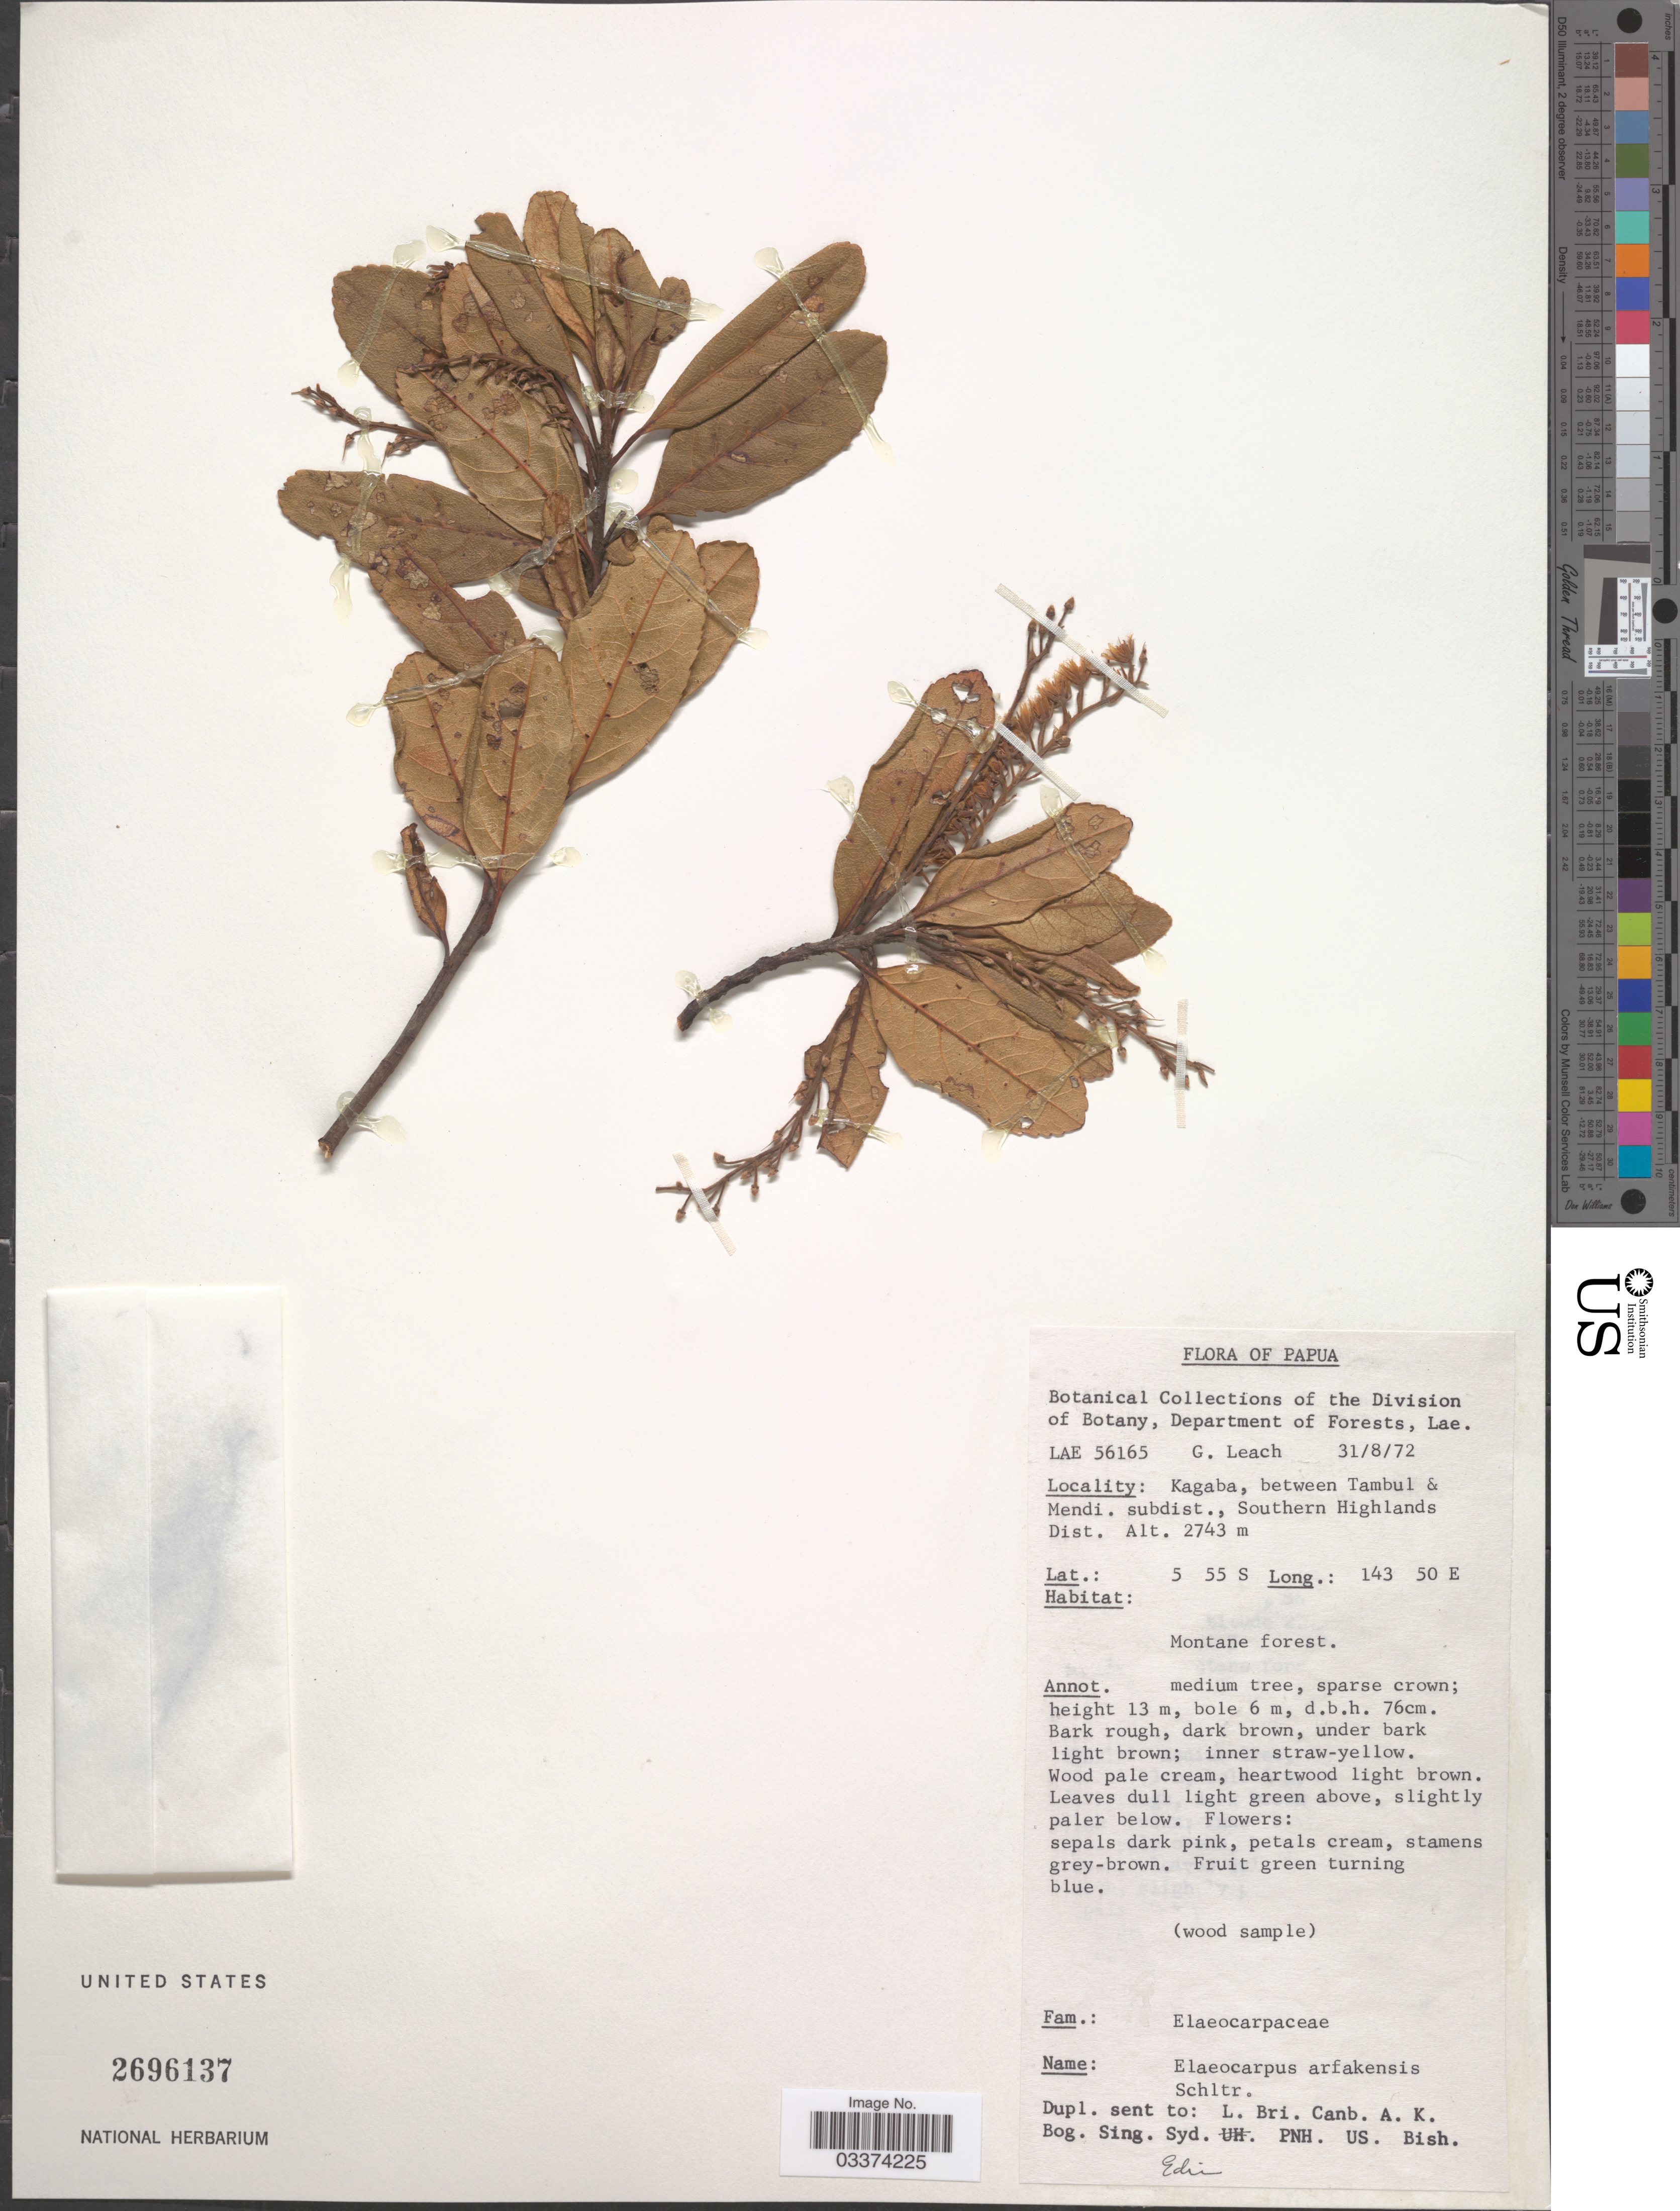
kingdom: Plantae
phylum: Tracheophyta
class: Magnoliopsida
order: Oxalidales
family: Elaeocarpaceae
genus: Elaeocarpus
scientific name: Elaeocarpus arfakensis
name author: Schltr.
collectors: G. Leach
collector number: LAE 56165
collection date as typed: Transcribed d/m/y: 31/8/72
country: Papua New Guinea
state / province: Southern Highlands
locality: Papua. Kagaba, between Tambul & Mendi. subdist., Southern Highlands.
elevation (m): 2743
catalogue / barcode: US 2696137